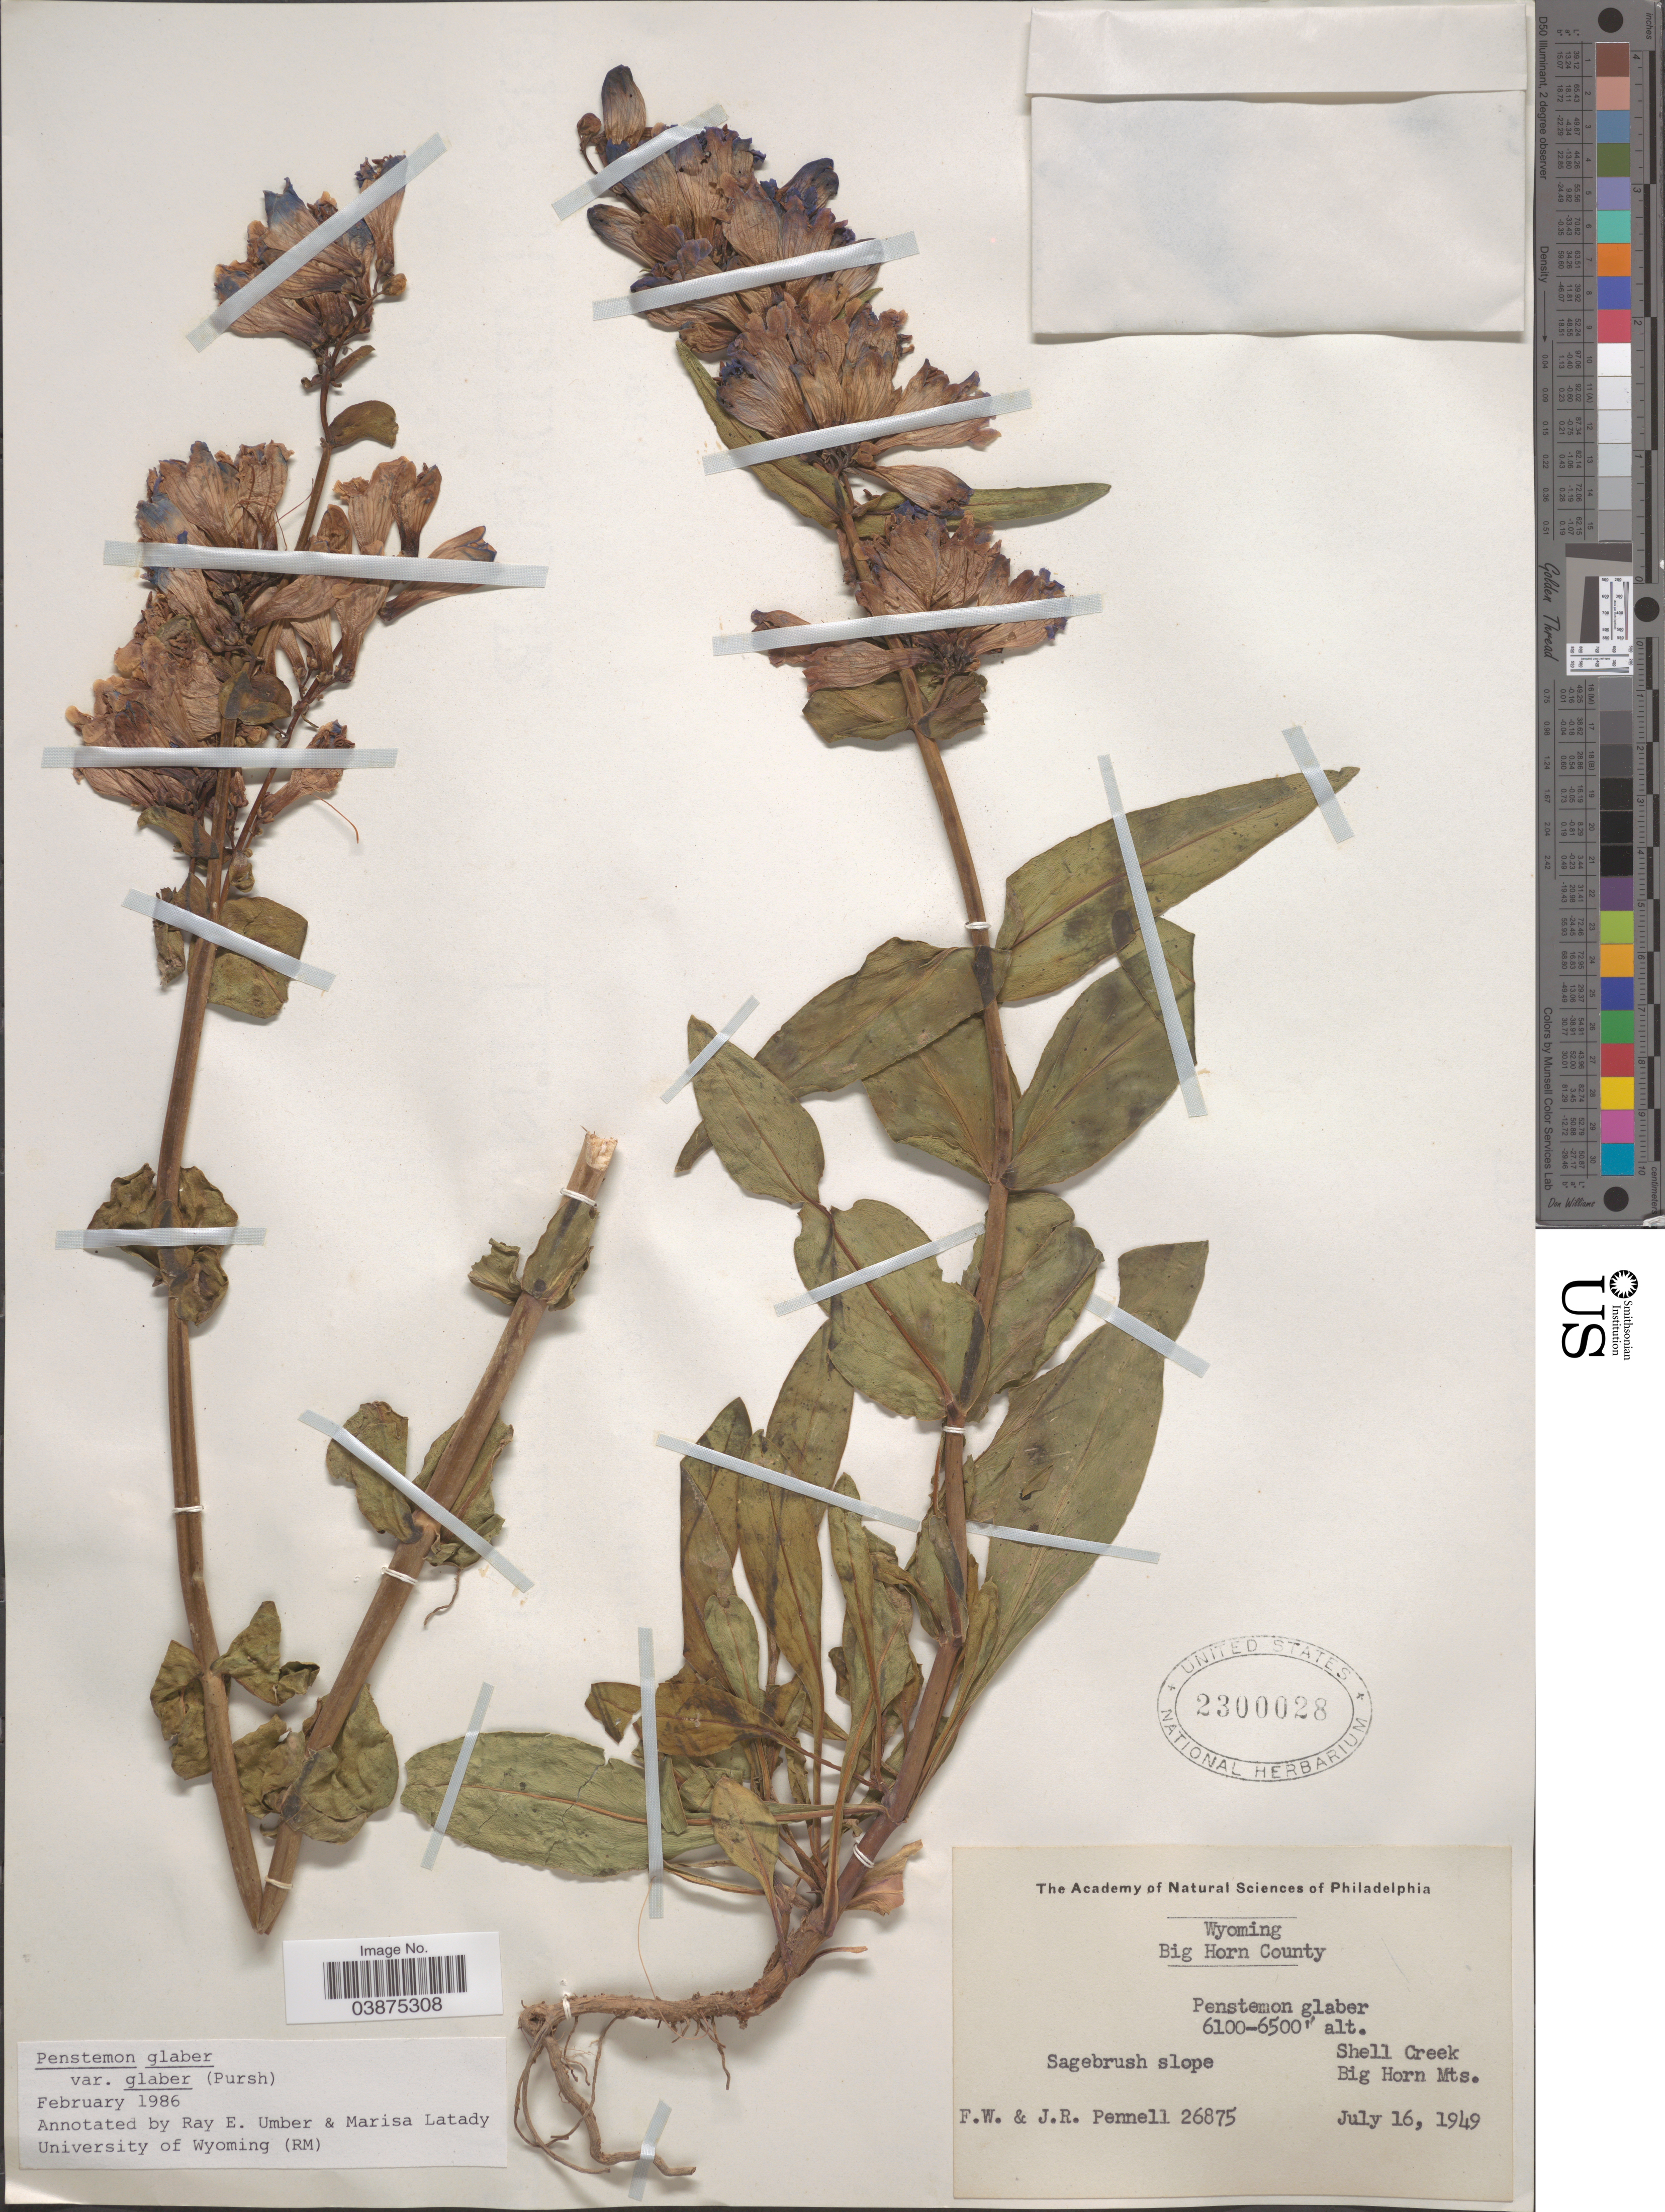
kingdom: Plantae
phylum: Tracheophyta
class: Magnoliopsida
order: Lamiales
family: Plantaginaceae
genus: Penstemon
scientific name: Penstemon glaber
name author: Pursh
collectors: F. W. Pennell & J. Pennell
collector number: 26875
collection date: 1949-07-16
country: United States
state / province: Wyoming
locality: Big Horn County. Sagebrush slope. Shell Creek. Big Horn Mts.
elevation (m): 1951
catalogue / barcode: US 2300028